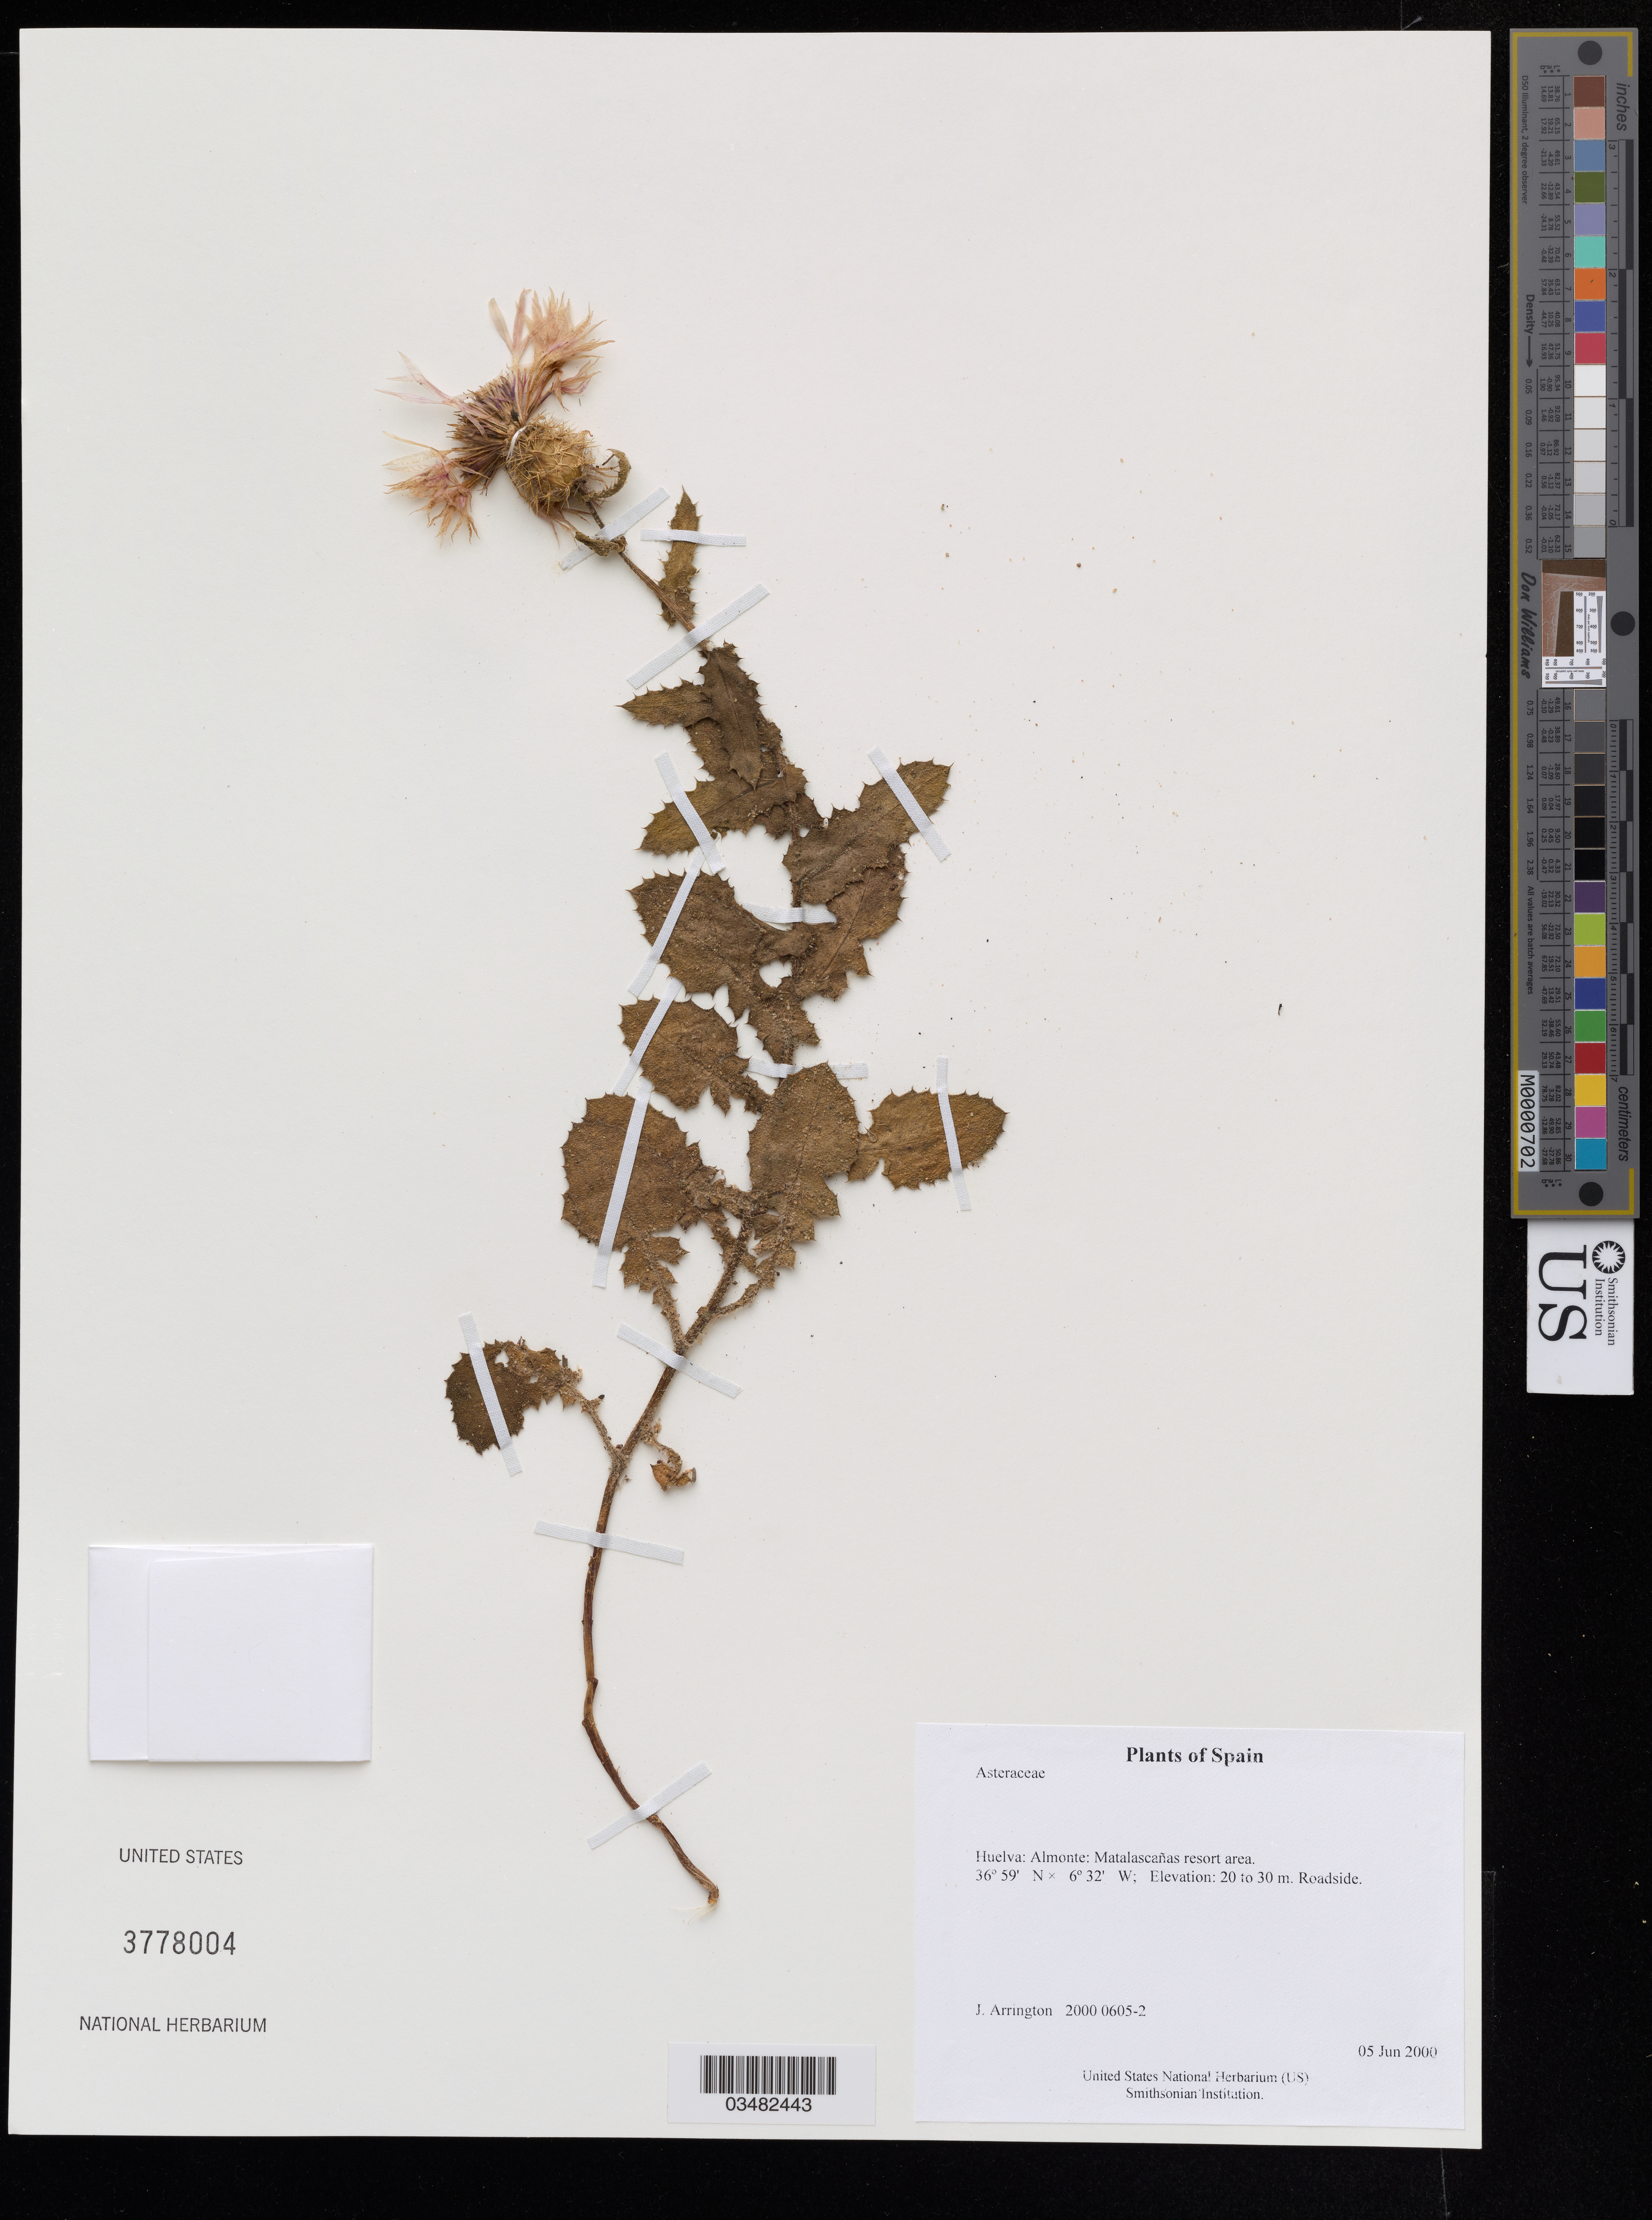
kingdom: Plantae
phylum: Tracheophyta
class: Magnoliopsida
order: Asterales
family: Asteraceae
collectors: J. Arrington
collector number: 2000 0605-2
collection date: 2000-06-05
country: Spain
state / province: Andalucia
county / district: Huelva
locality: Matalascañas resort area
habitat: Roadside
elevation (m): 20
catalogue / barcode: US 3778004